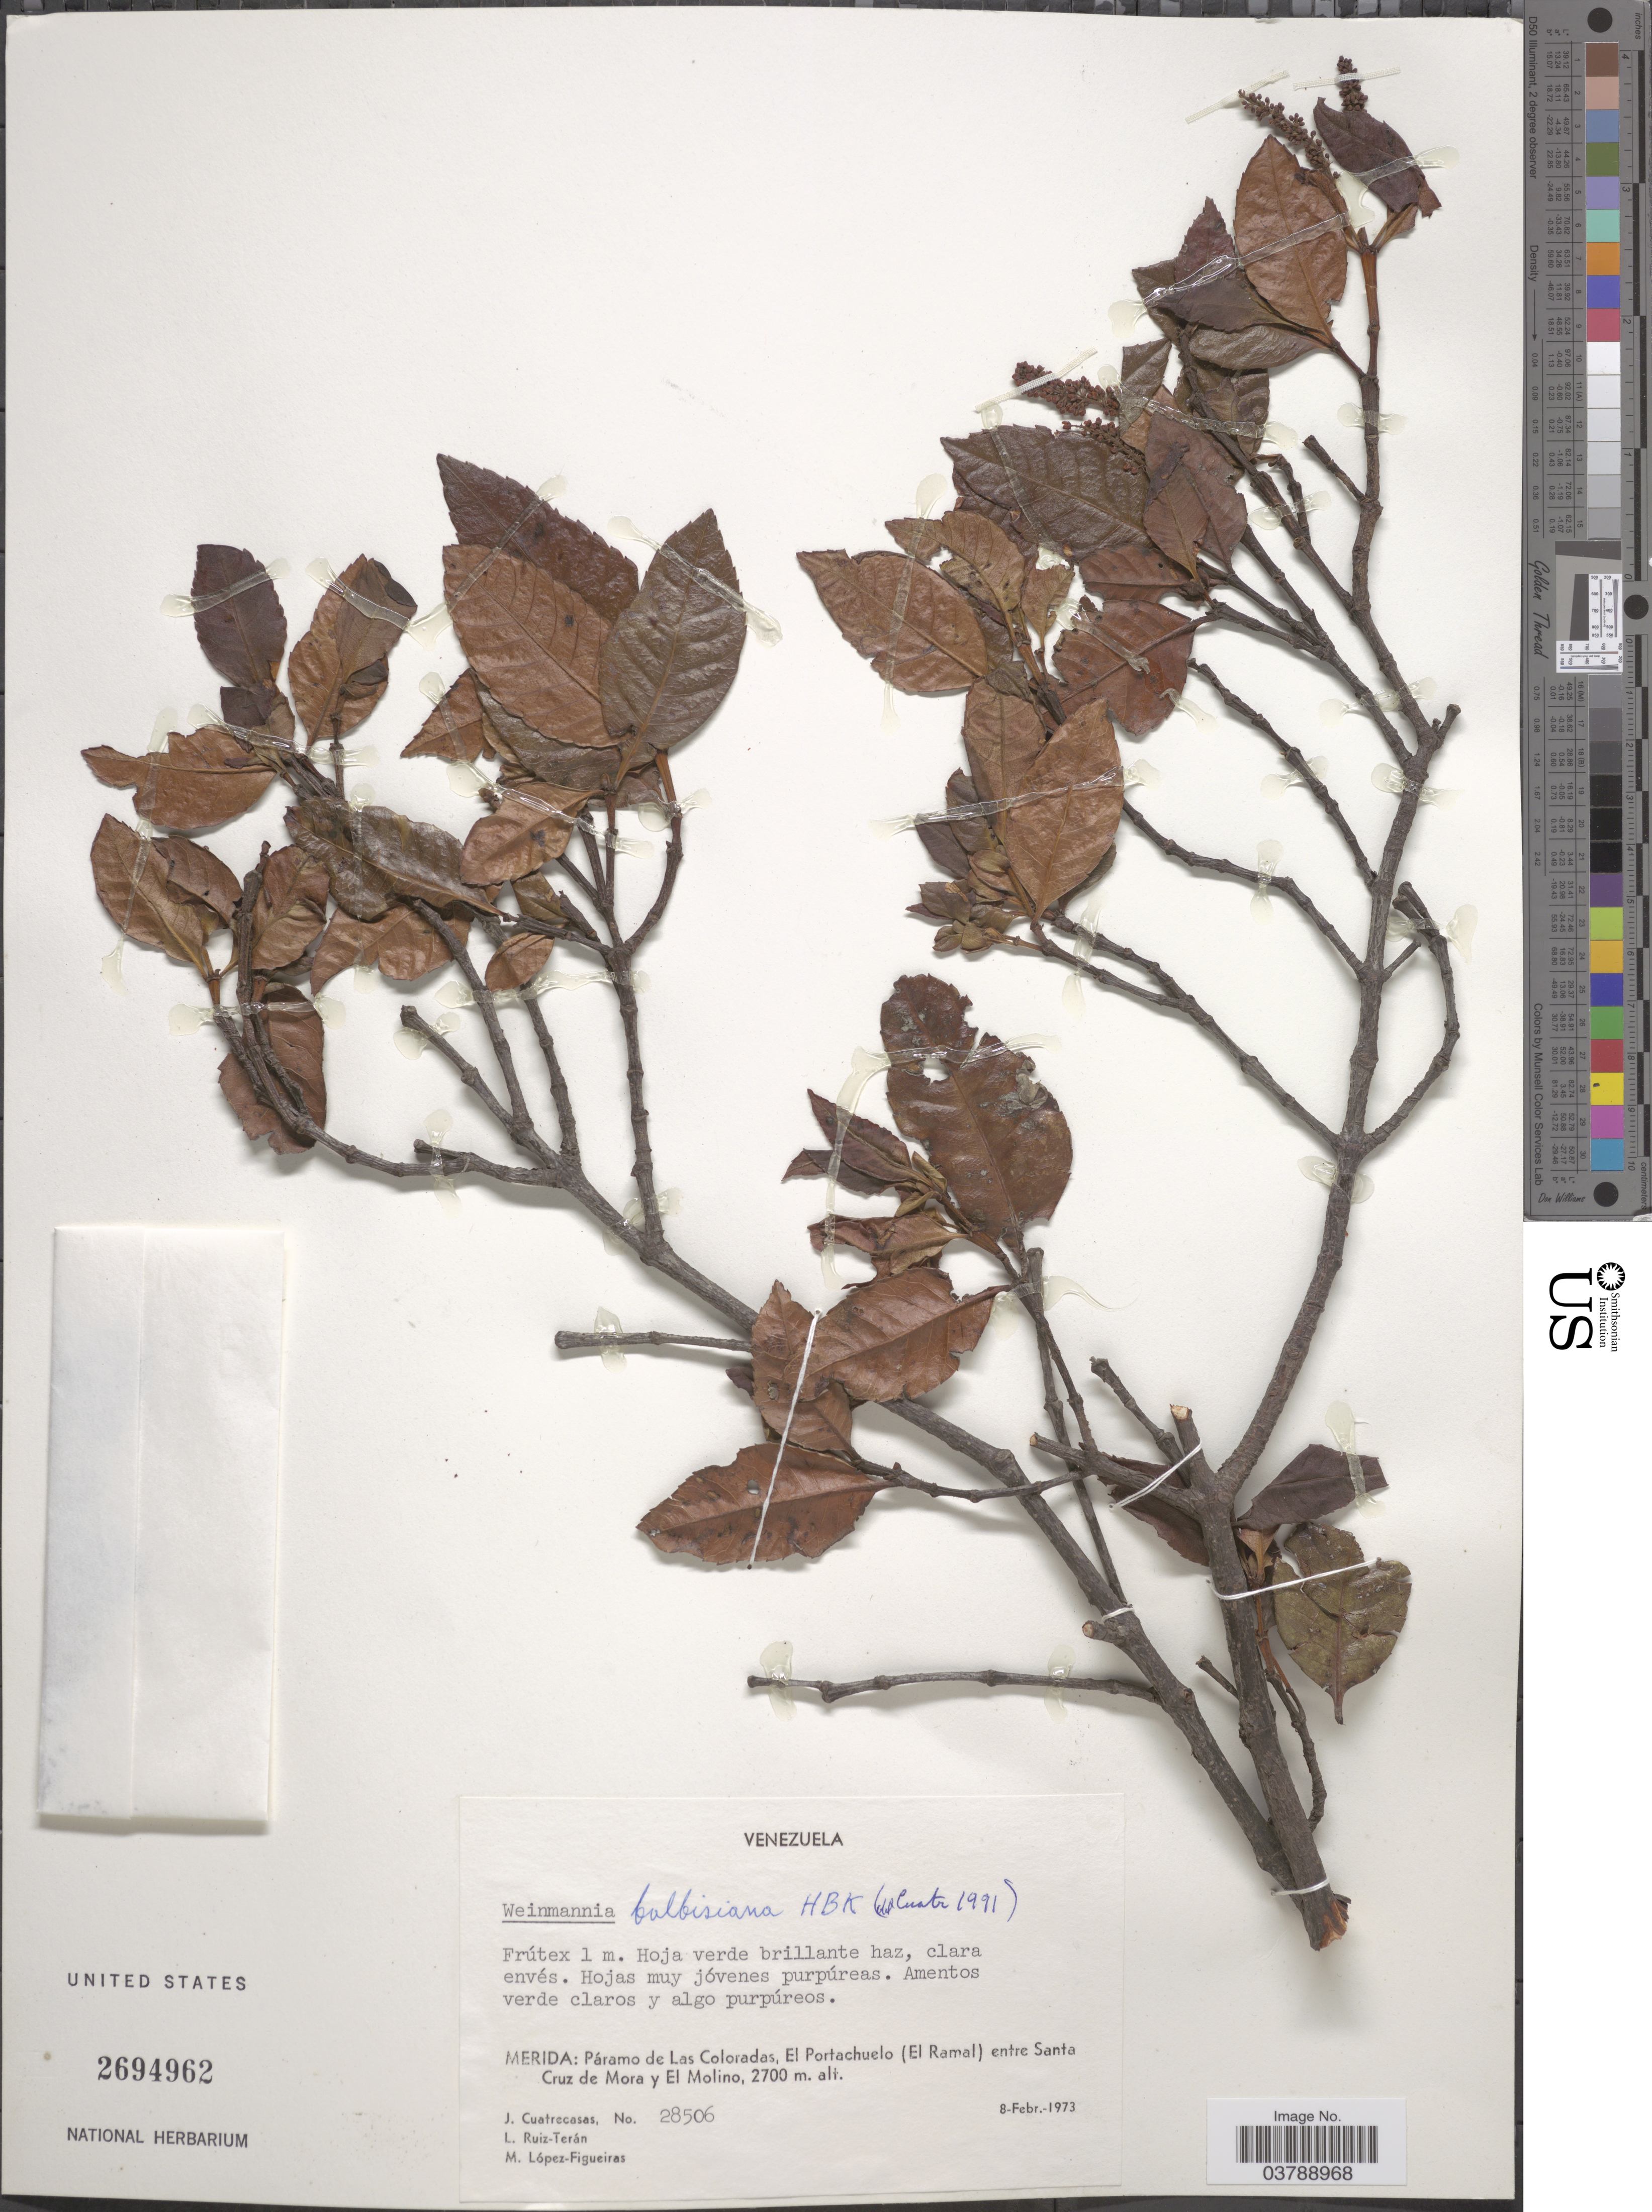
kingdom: Plantae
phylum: Tracheophyta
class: Magnoliopsida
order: Oxalidales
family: Cunoniaceae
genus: Weinmannia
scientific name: Weinmannia balbisiana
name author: Kunth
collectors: J. Cuatrecasas, L. E. Ruíz-Terán & M. López Figueiras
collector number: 28506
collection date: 1973-02-08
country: Venezuela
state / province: Merida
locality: Páramo de Las Coloradas, El Portachuelo (El Ramal) entre Santa Cruz de Mora y El Molino.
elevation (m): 2700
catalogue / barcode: US 2694962